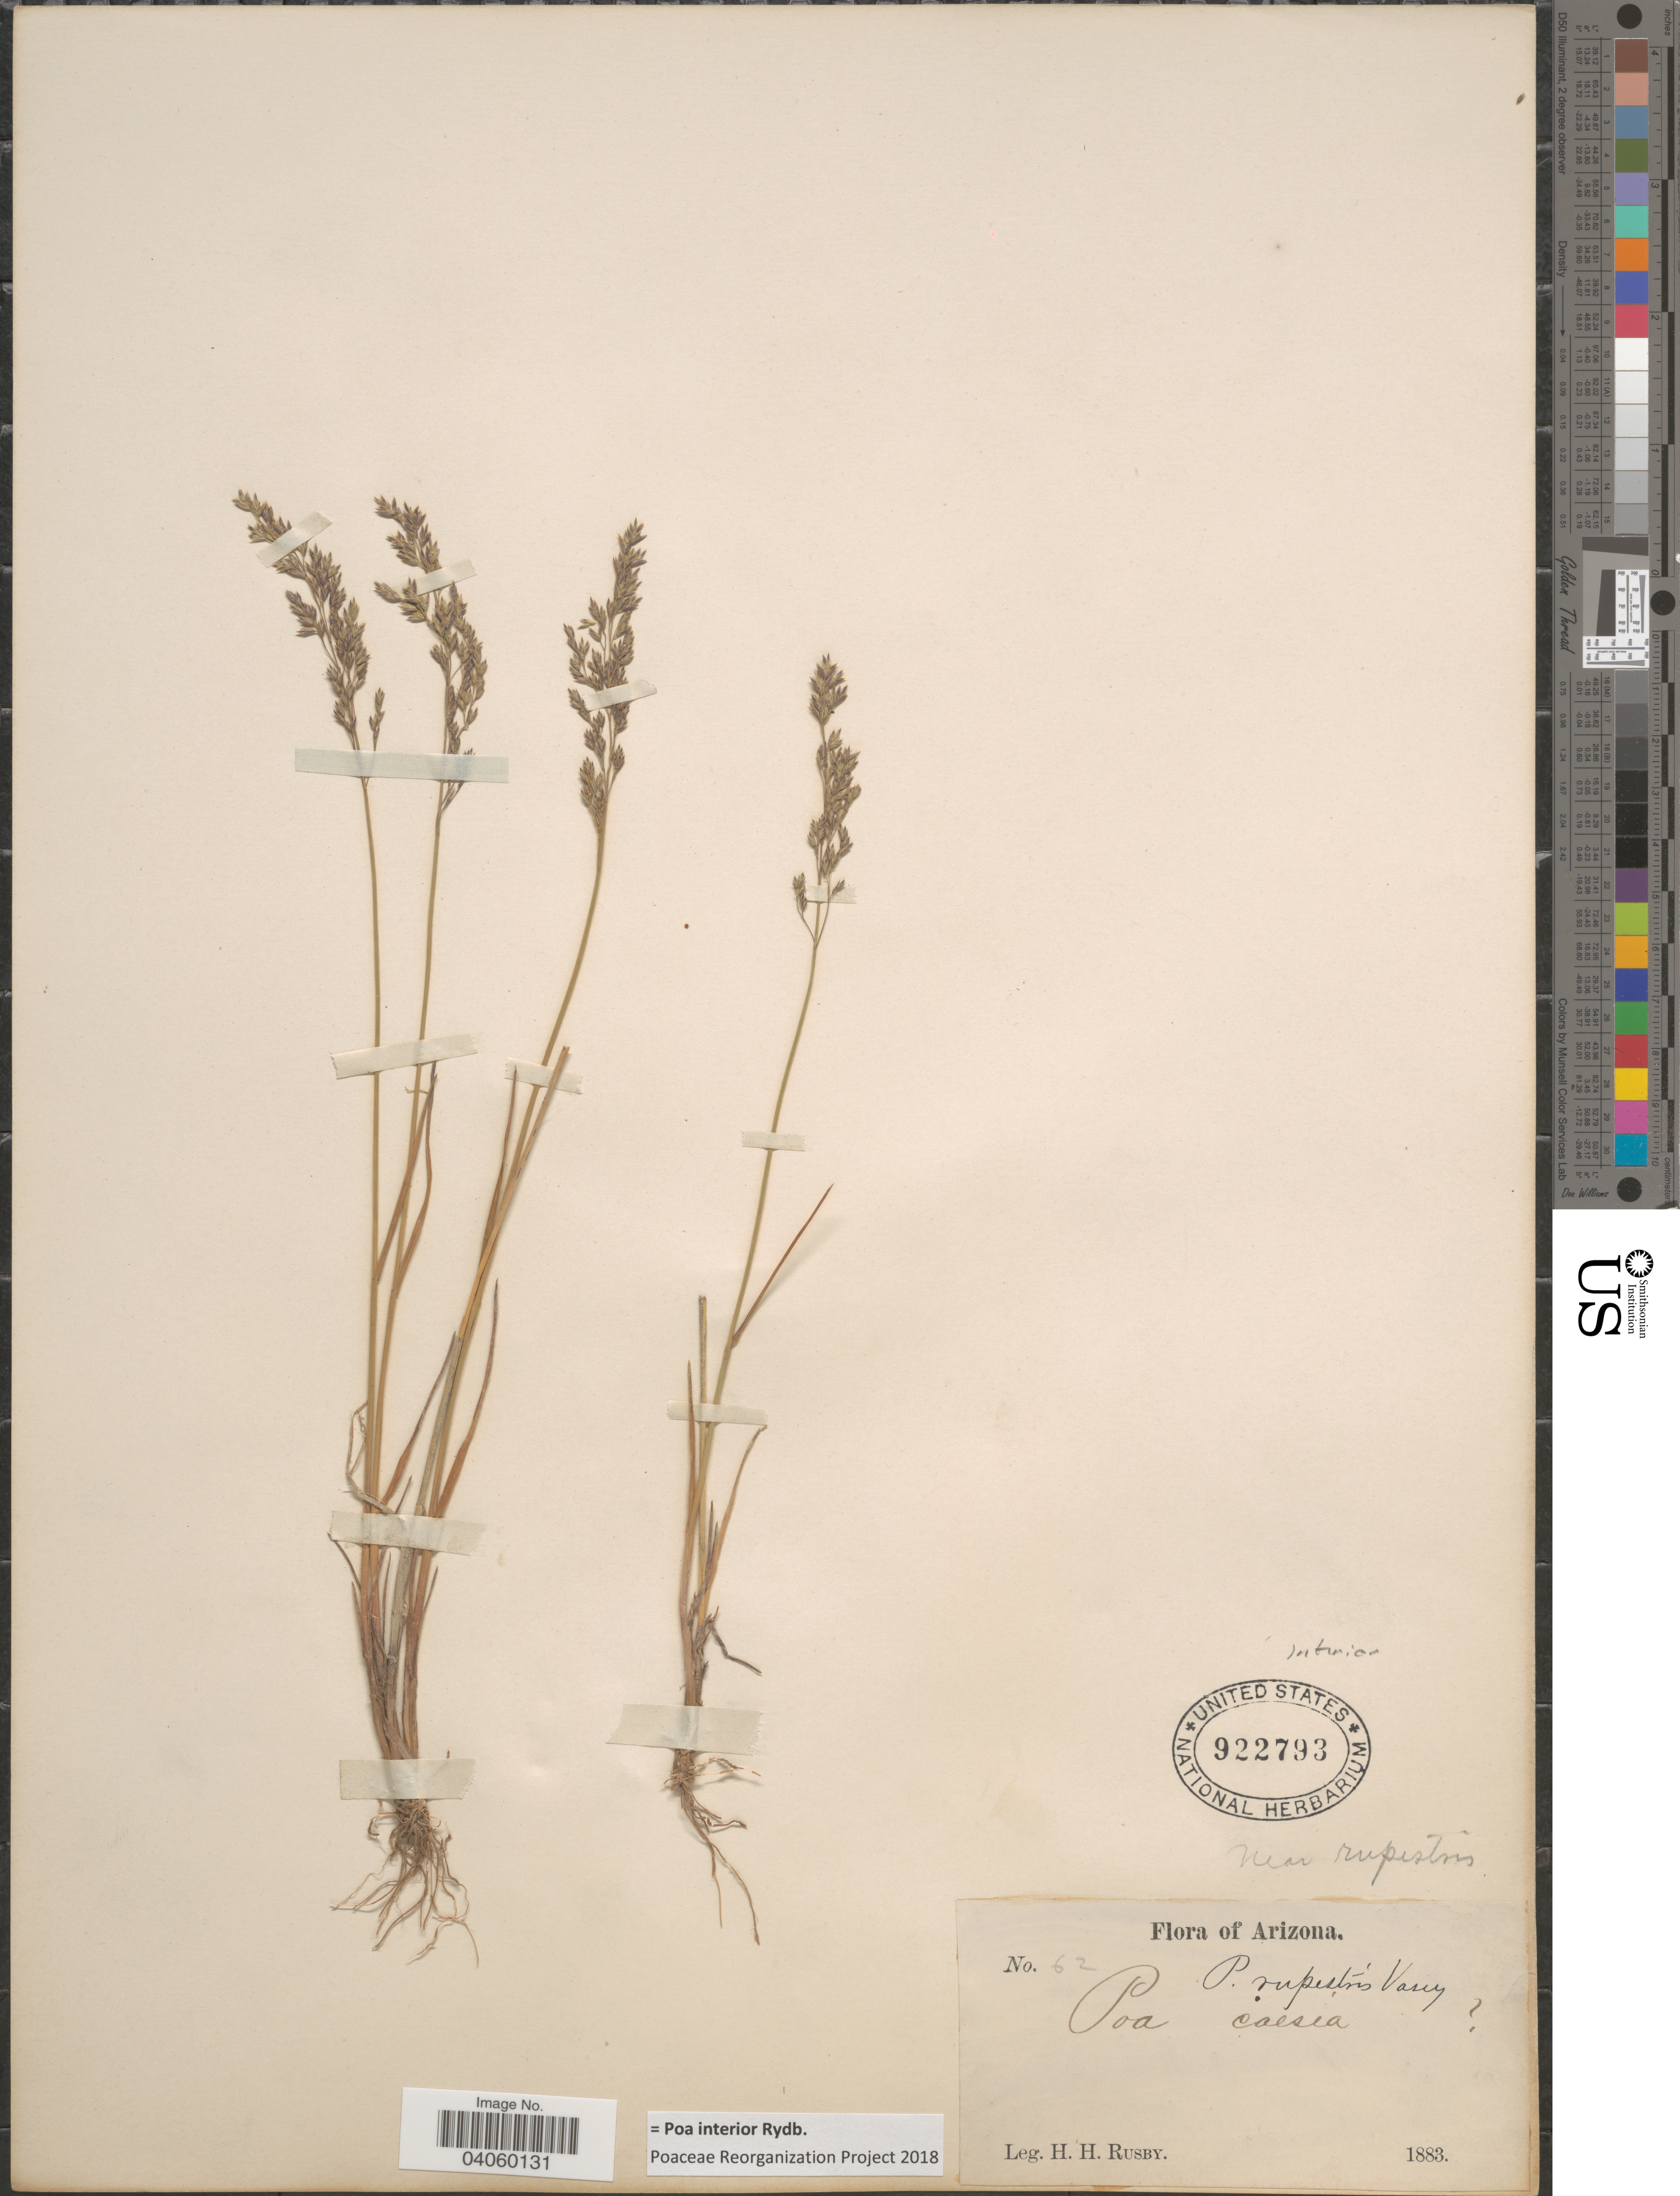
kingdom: Plantae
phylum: Tracheophyta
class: Liliopsida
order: Poales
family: Poaceae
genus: Poa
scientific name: Poa interior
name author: Rydb.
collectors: H. H. Rusby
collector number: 62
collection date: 1883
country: United States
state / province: Arizona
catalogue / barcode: US 922793